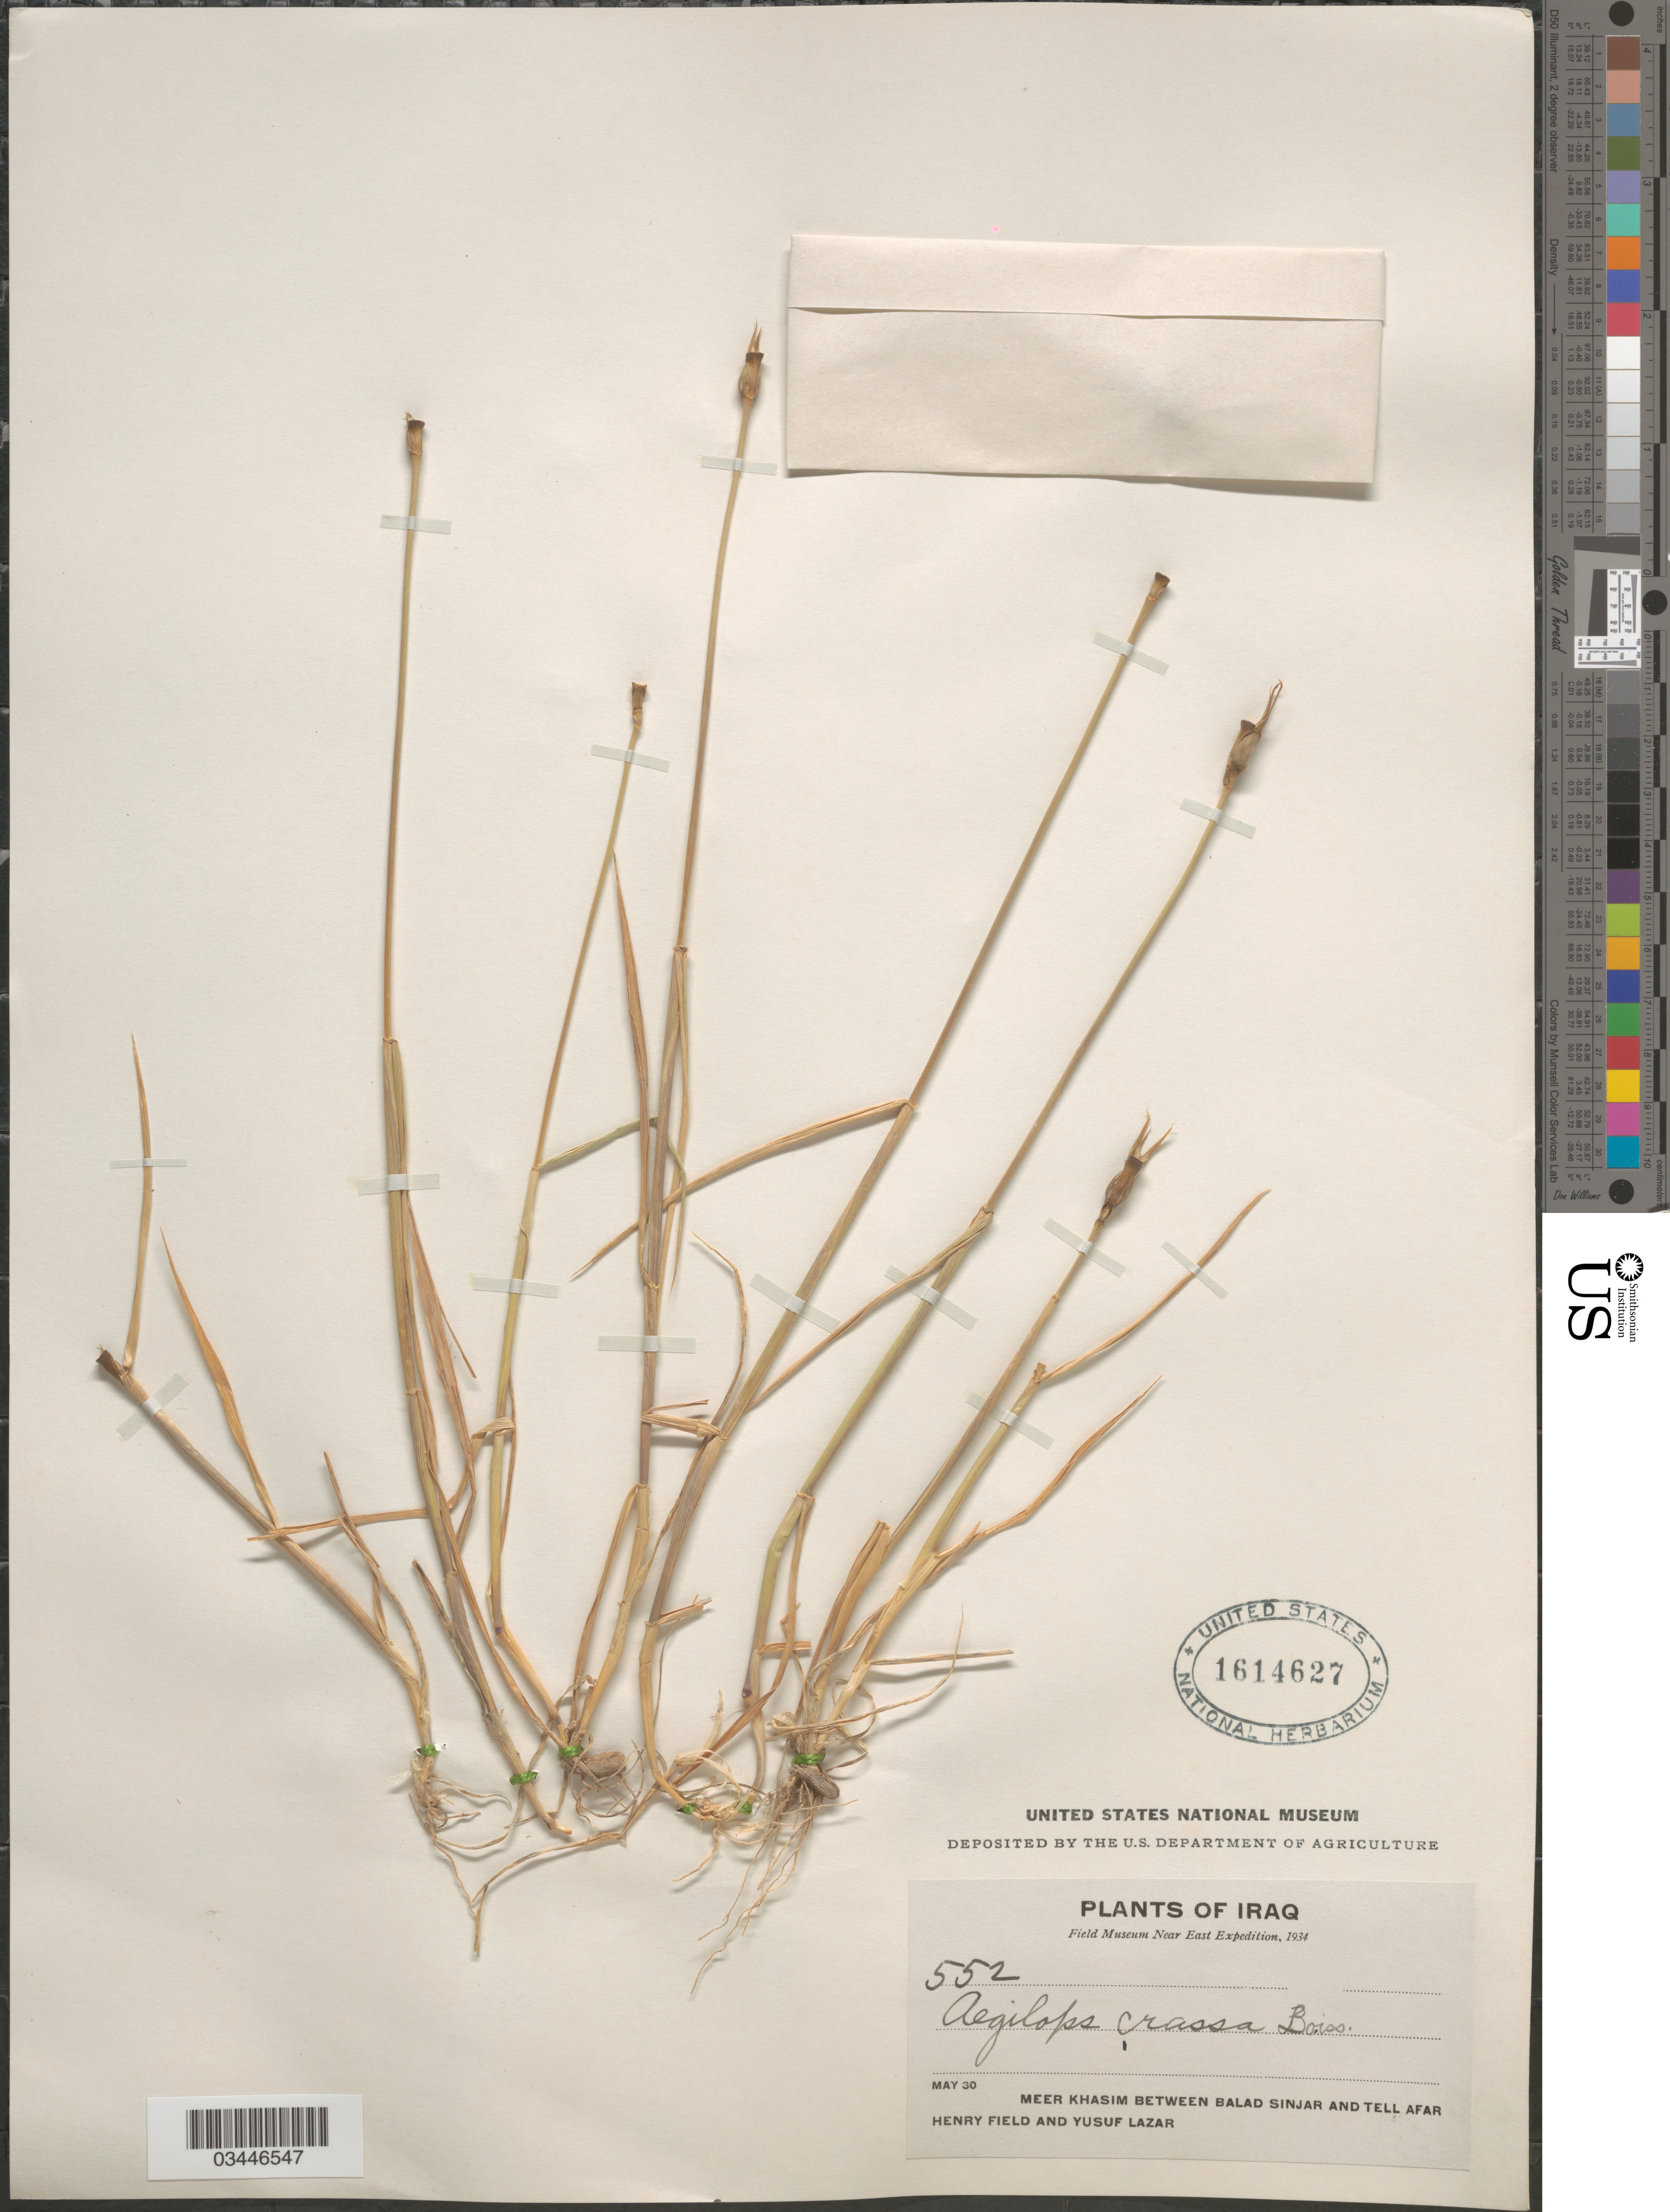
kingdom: Plantae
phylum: Tracheophyta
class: Liliopsida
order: Poales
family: Poaceae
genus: Aegilops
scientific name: Aegilops crassa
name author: Boiss.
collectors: H. Field & Y. Lazar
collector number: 552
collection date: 1934-05-30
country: Iraq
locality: Field Museum Near East Expedition, 1934. Meer Khasim between Balad Sinjar and Tell Afar.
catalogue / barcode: US 1614627